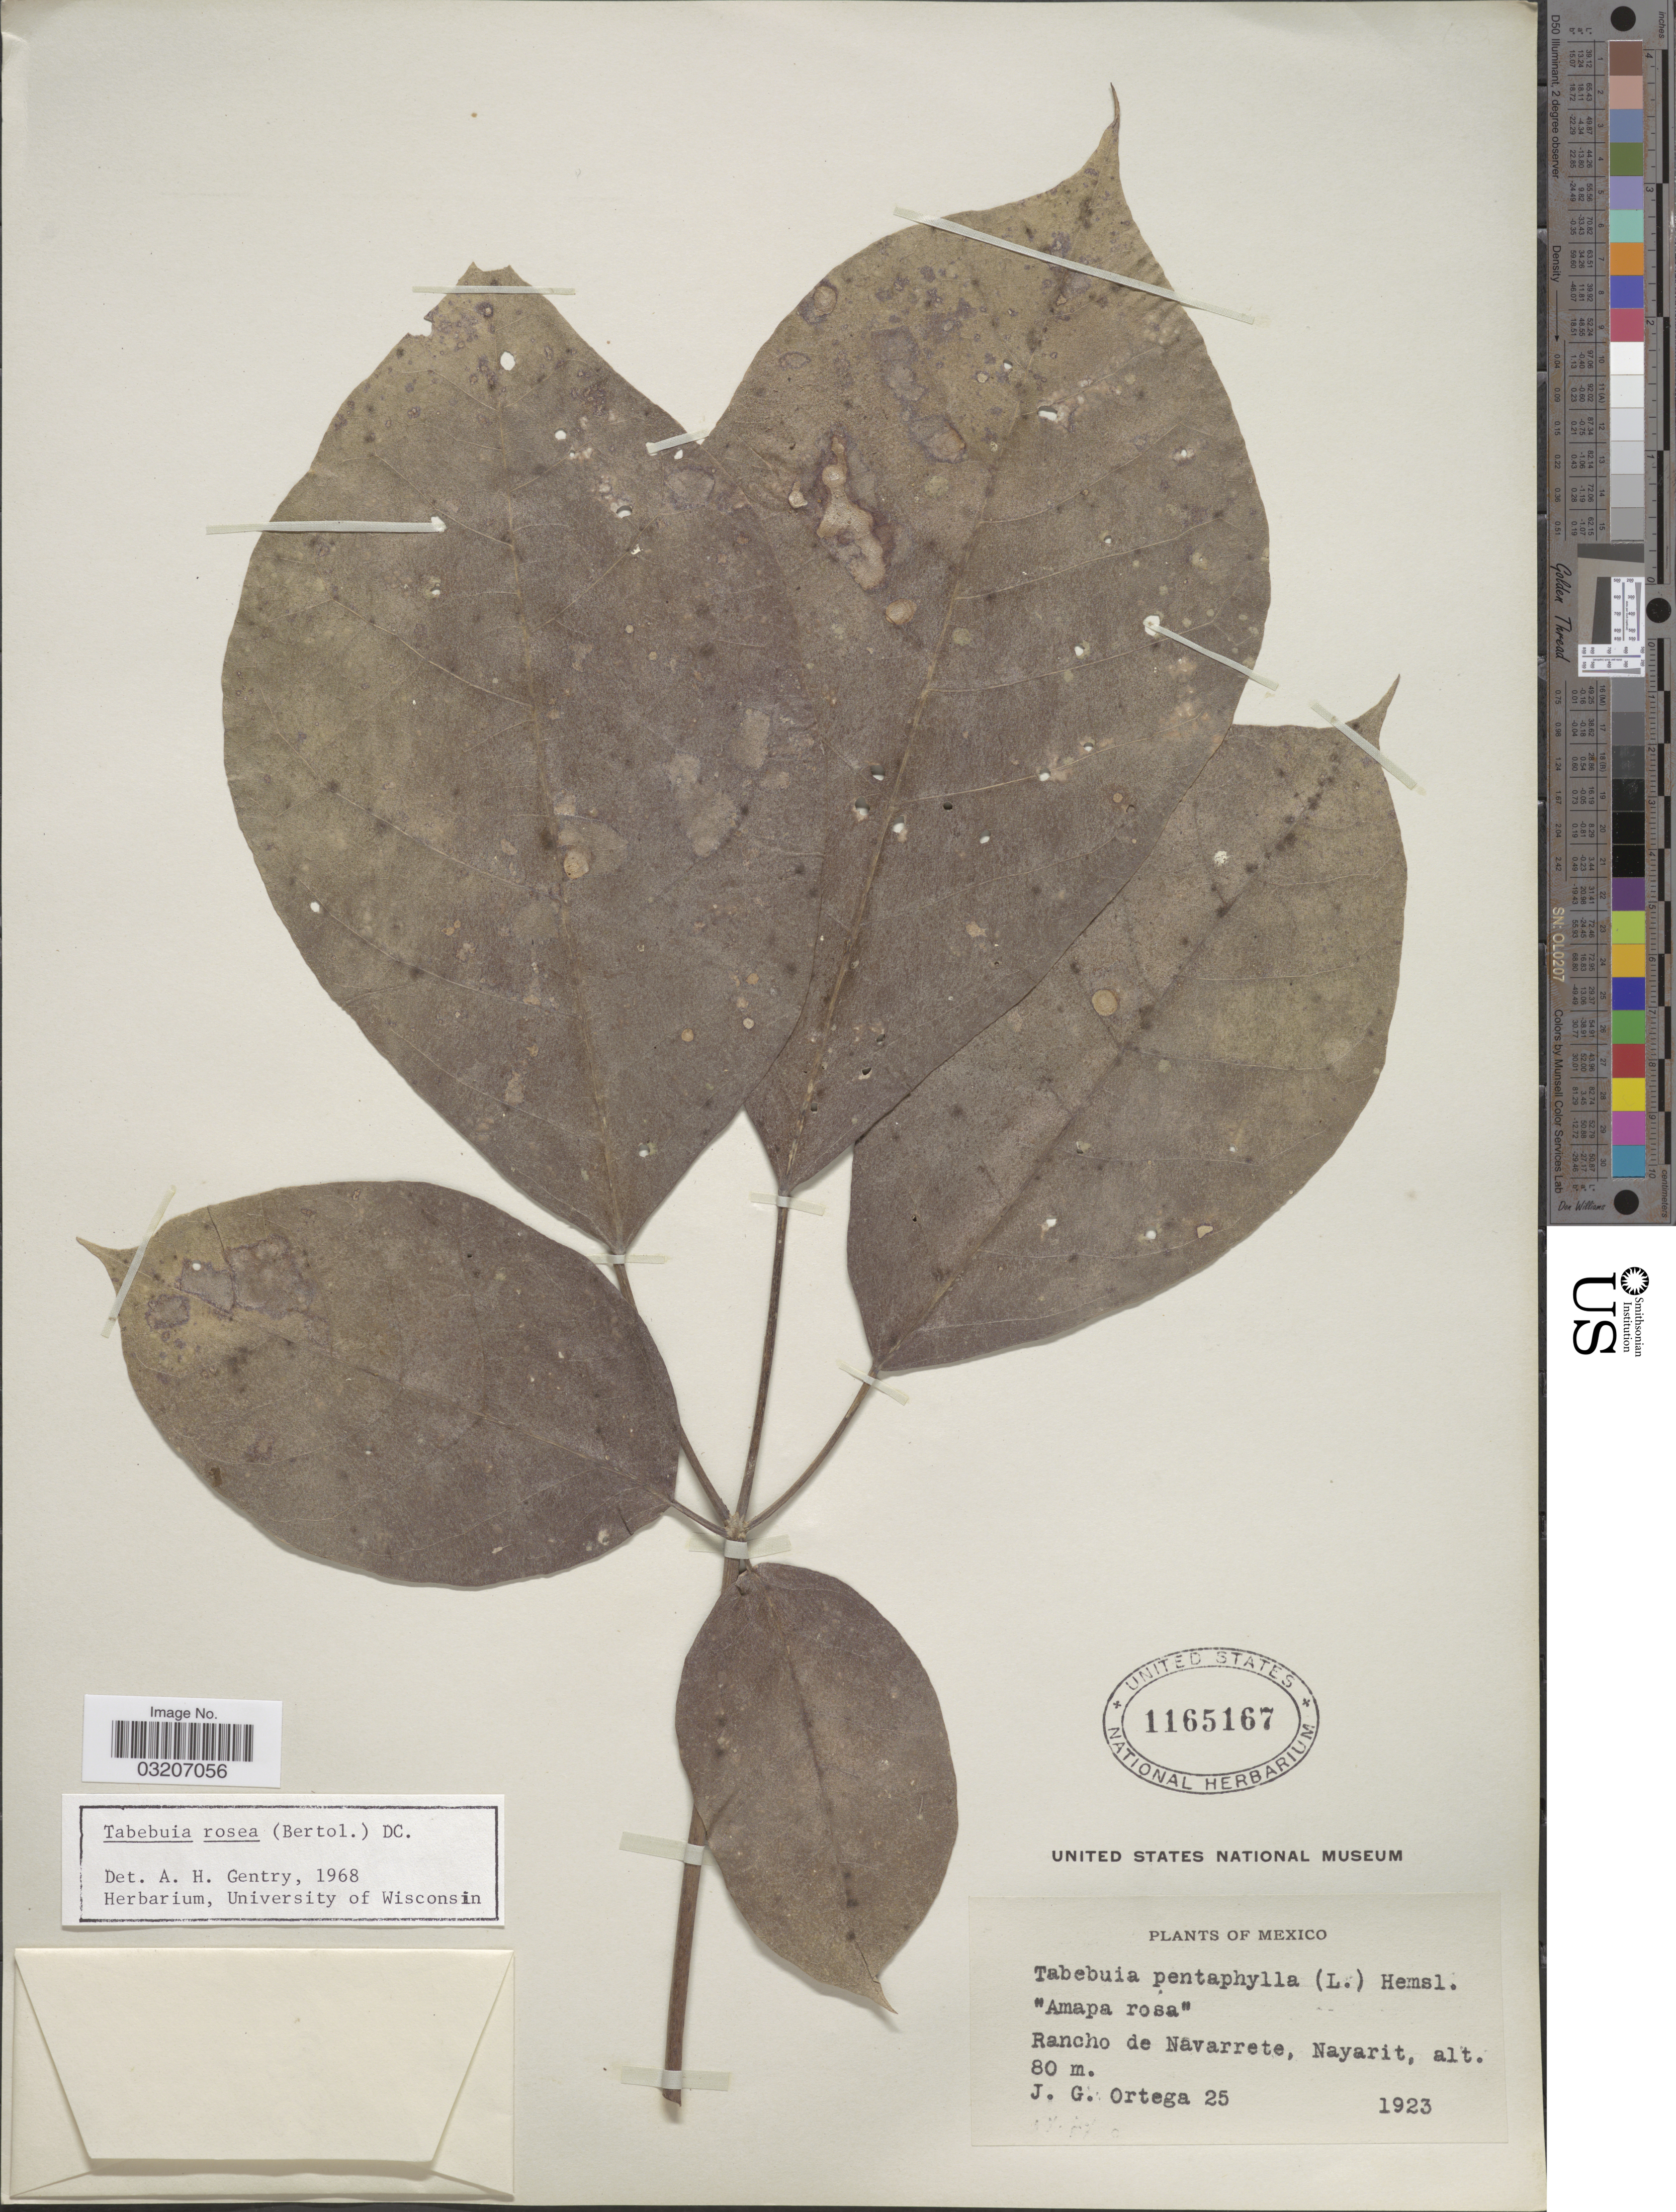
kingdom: Plantae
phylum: Tracheophyta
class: Magnoliopsida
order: Lamiales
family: Bignoniaceae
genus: Tabebuia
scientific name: Tabebuia rosea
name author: (Bertol.) DC.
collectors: J. Ortega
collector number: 25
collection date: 1923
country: Mexico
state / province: Nayarit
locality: Rancho de Navarrete.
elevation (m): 80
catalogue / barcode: US 1165167